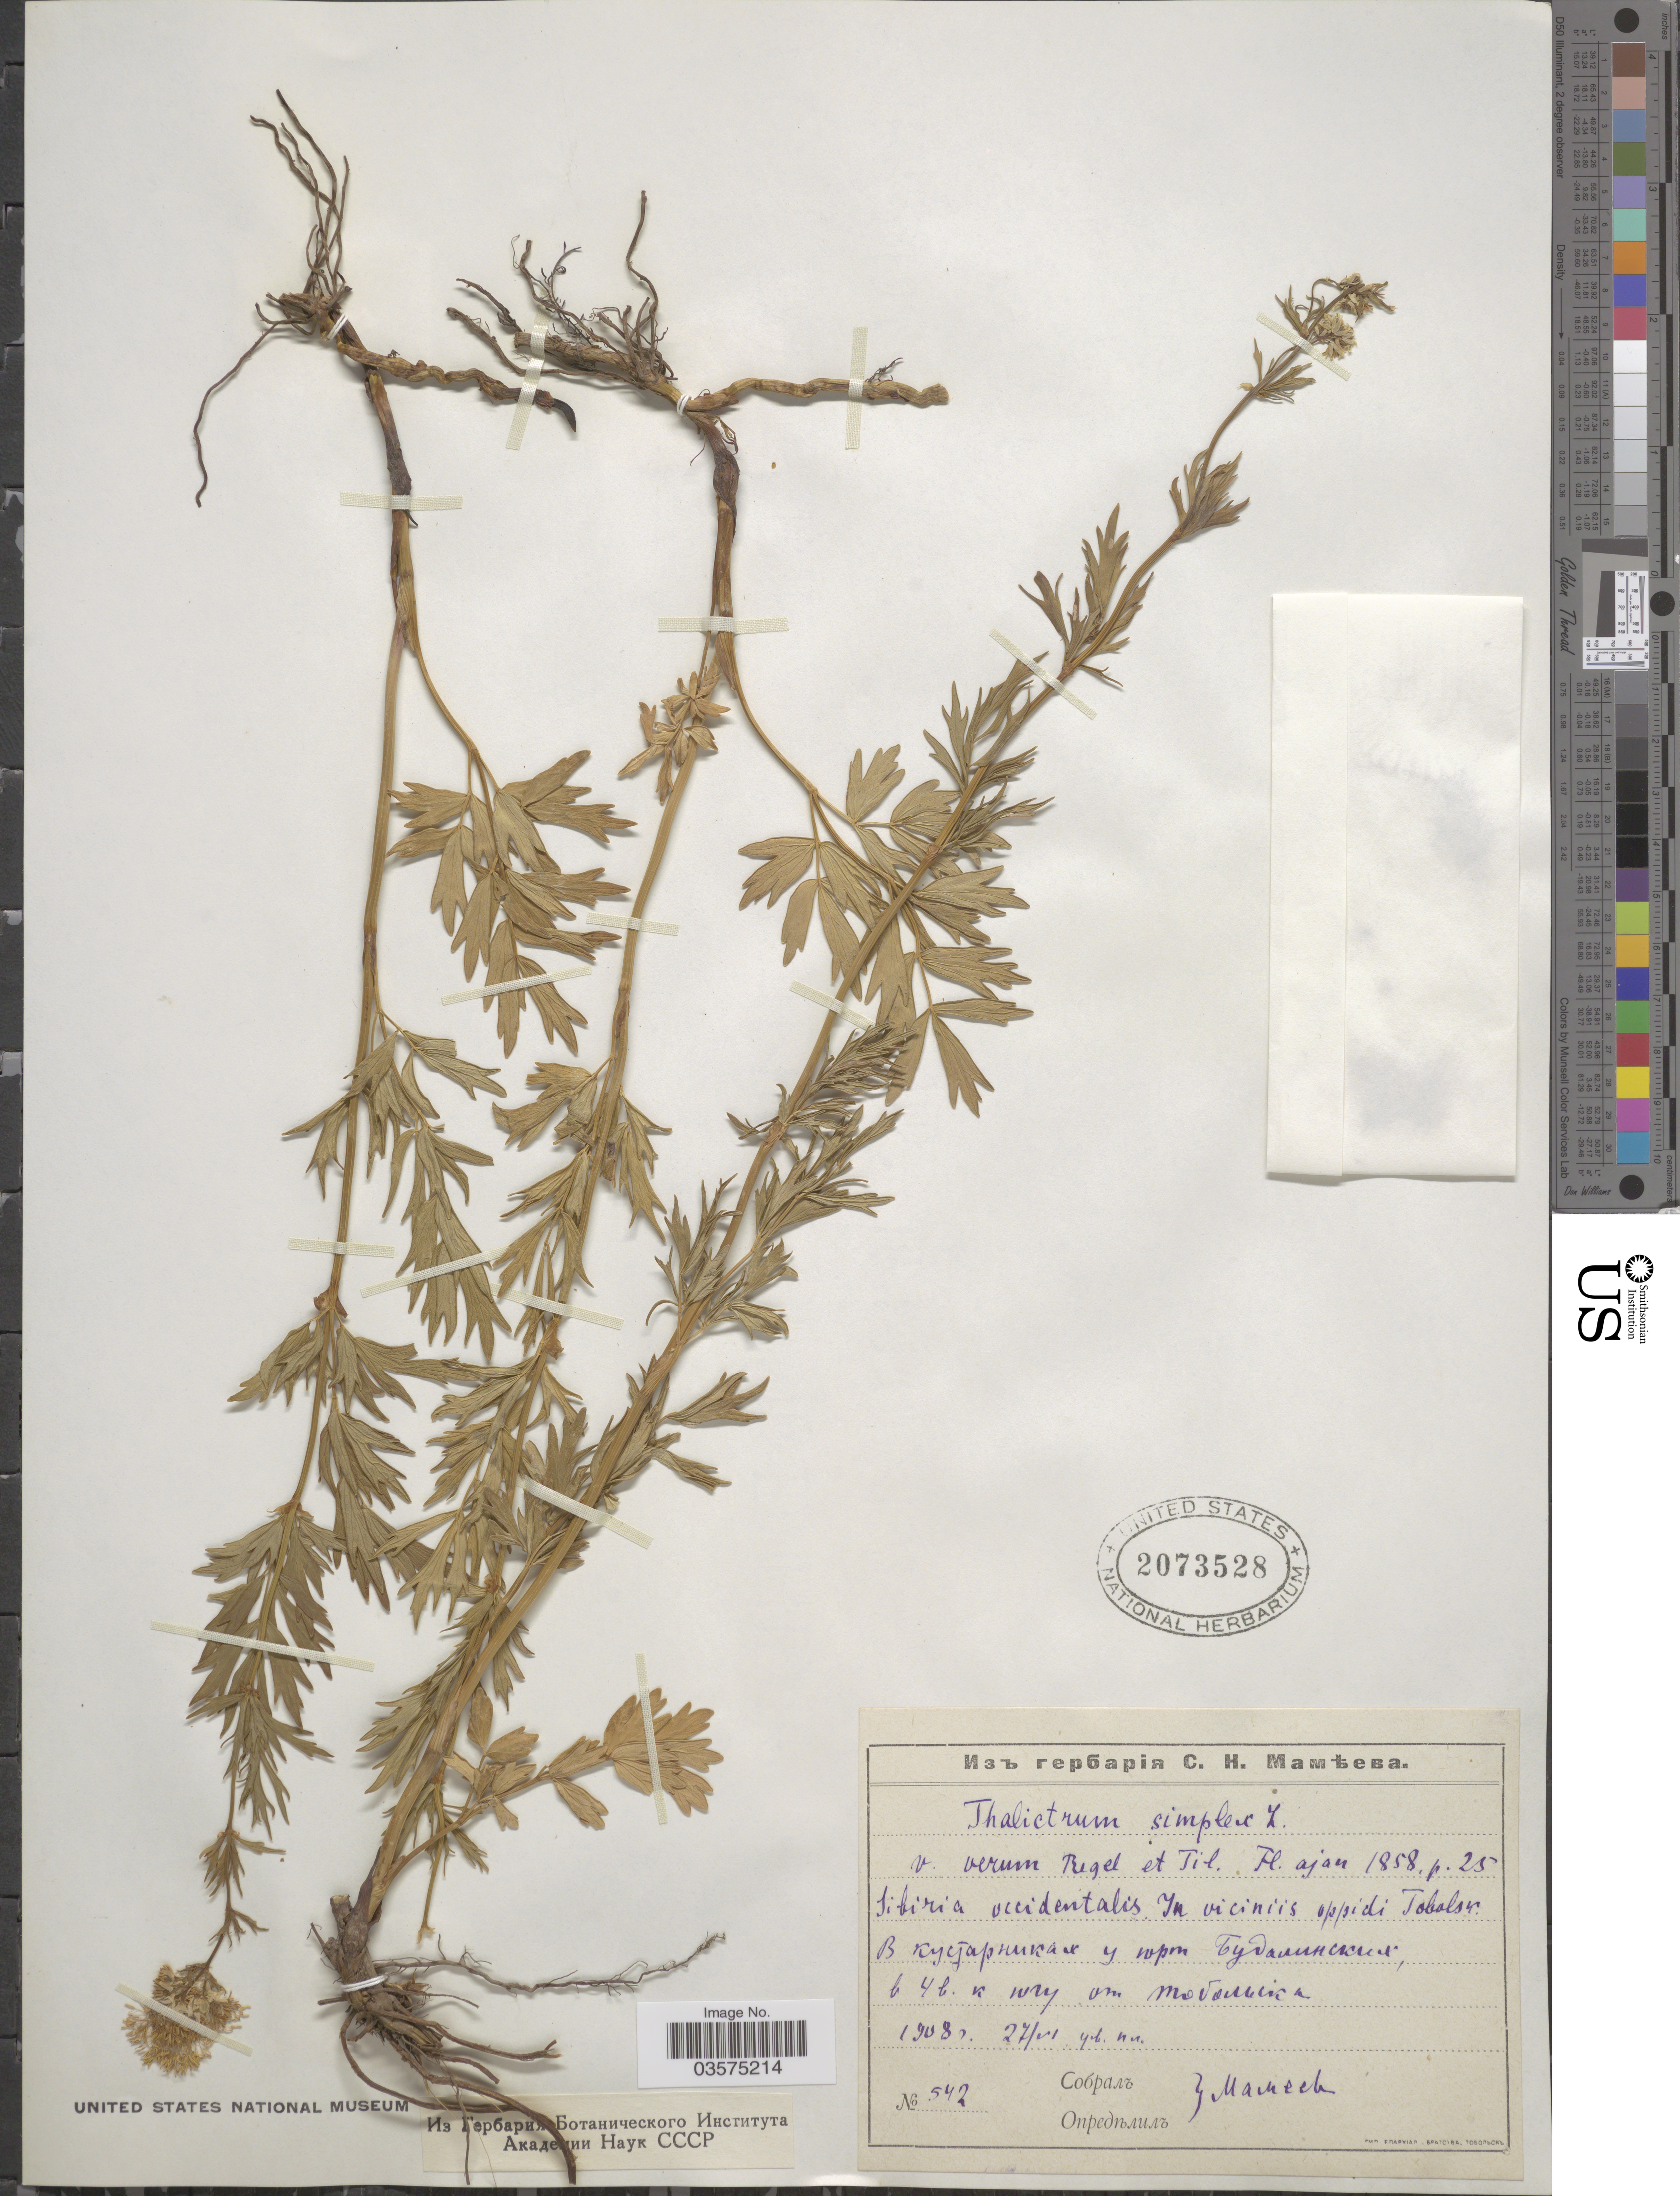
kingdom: Plantae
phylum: Tracheophyta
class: Magnoliopsida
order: Ranunculales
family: Ranunculaceae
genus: Thalictrum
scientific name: Thalictrum simplex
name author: L.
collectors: Mameev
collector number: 542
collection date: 1908-06-27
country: Russian Federation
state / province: Tyumen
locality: Sibiria occidentalis. In viciniis oppidi Tobolsk. 4 km S from Tobolsk.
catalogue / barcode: US 2073528